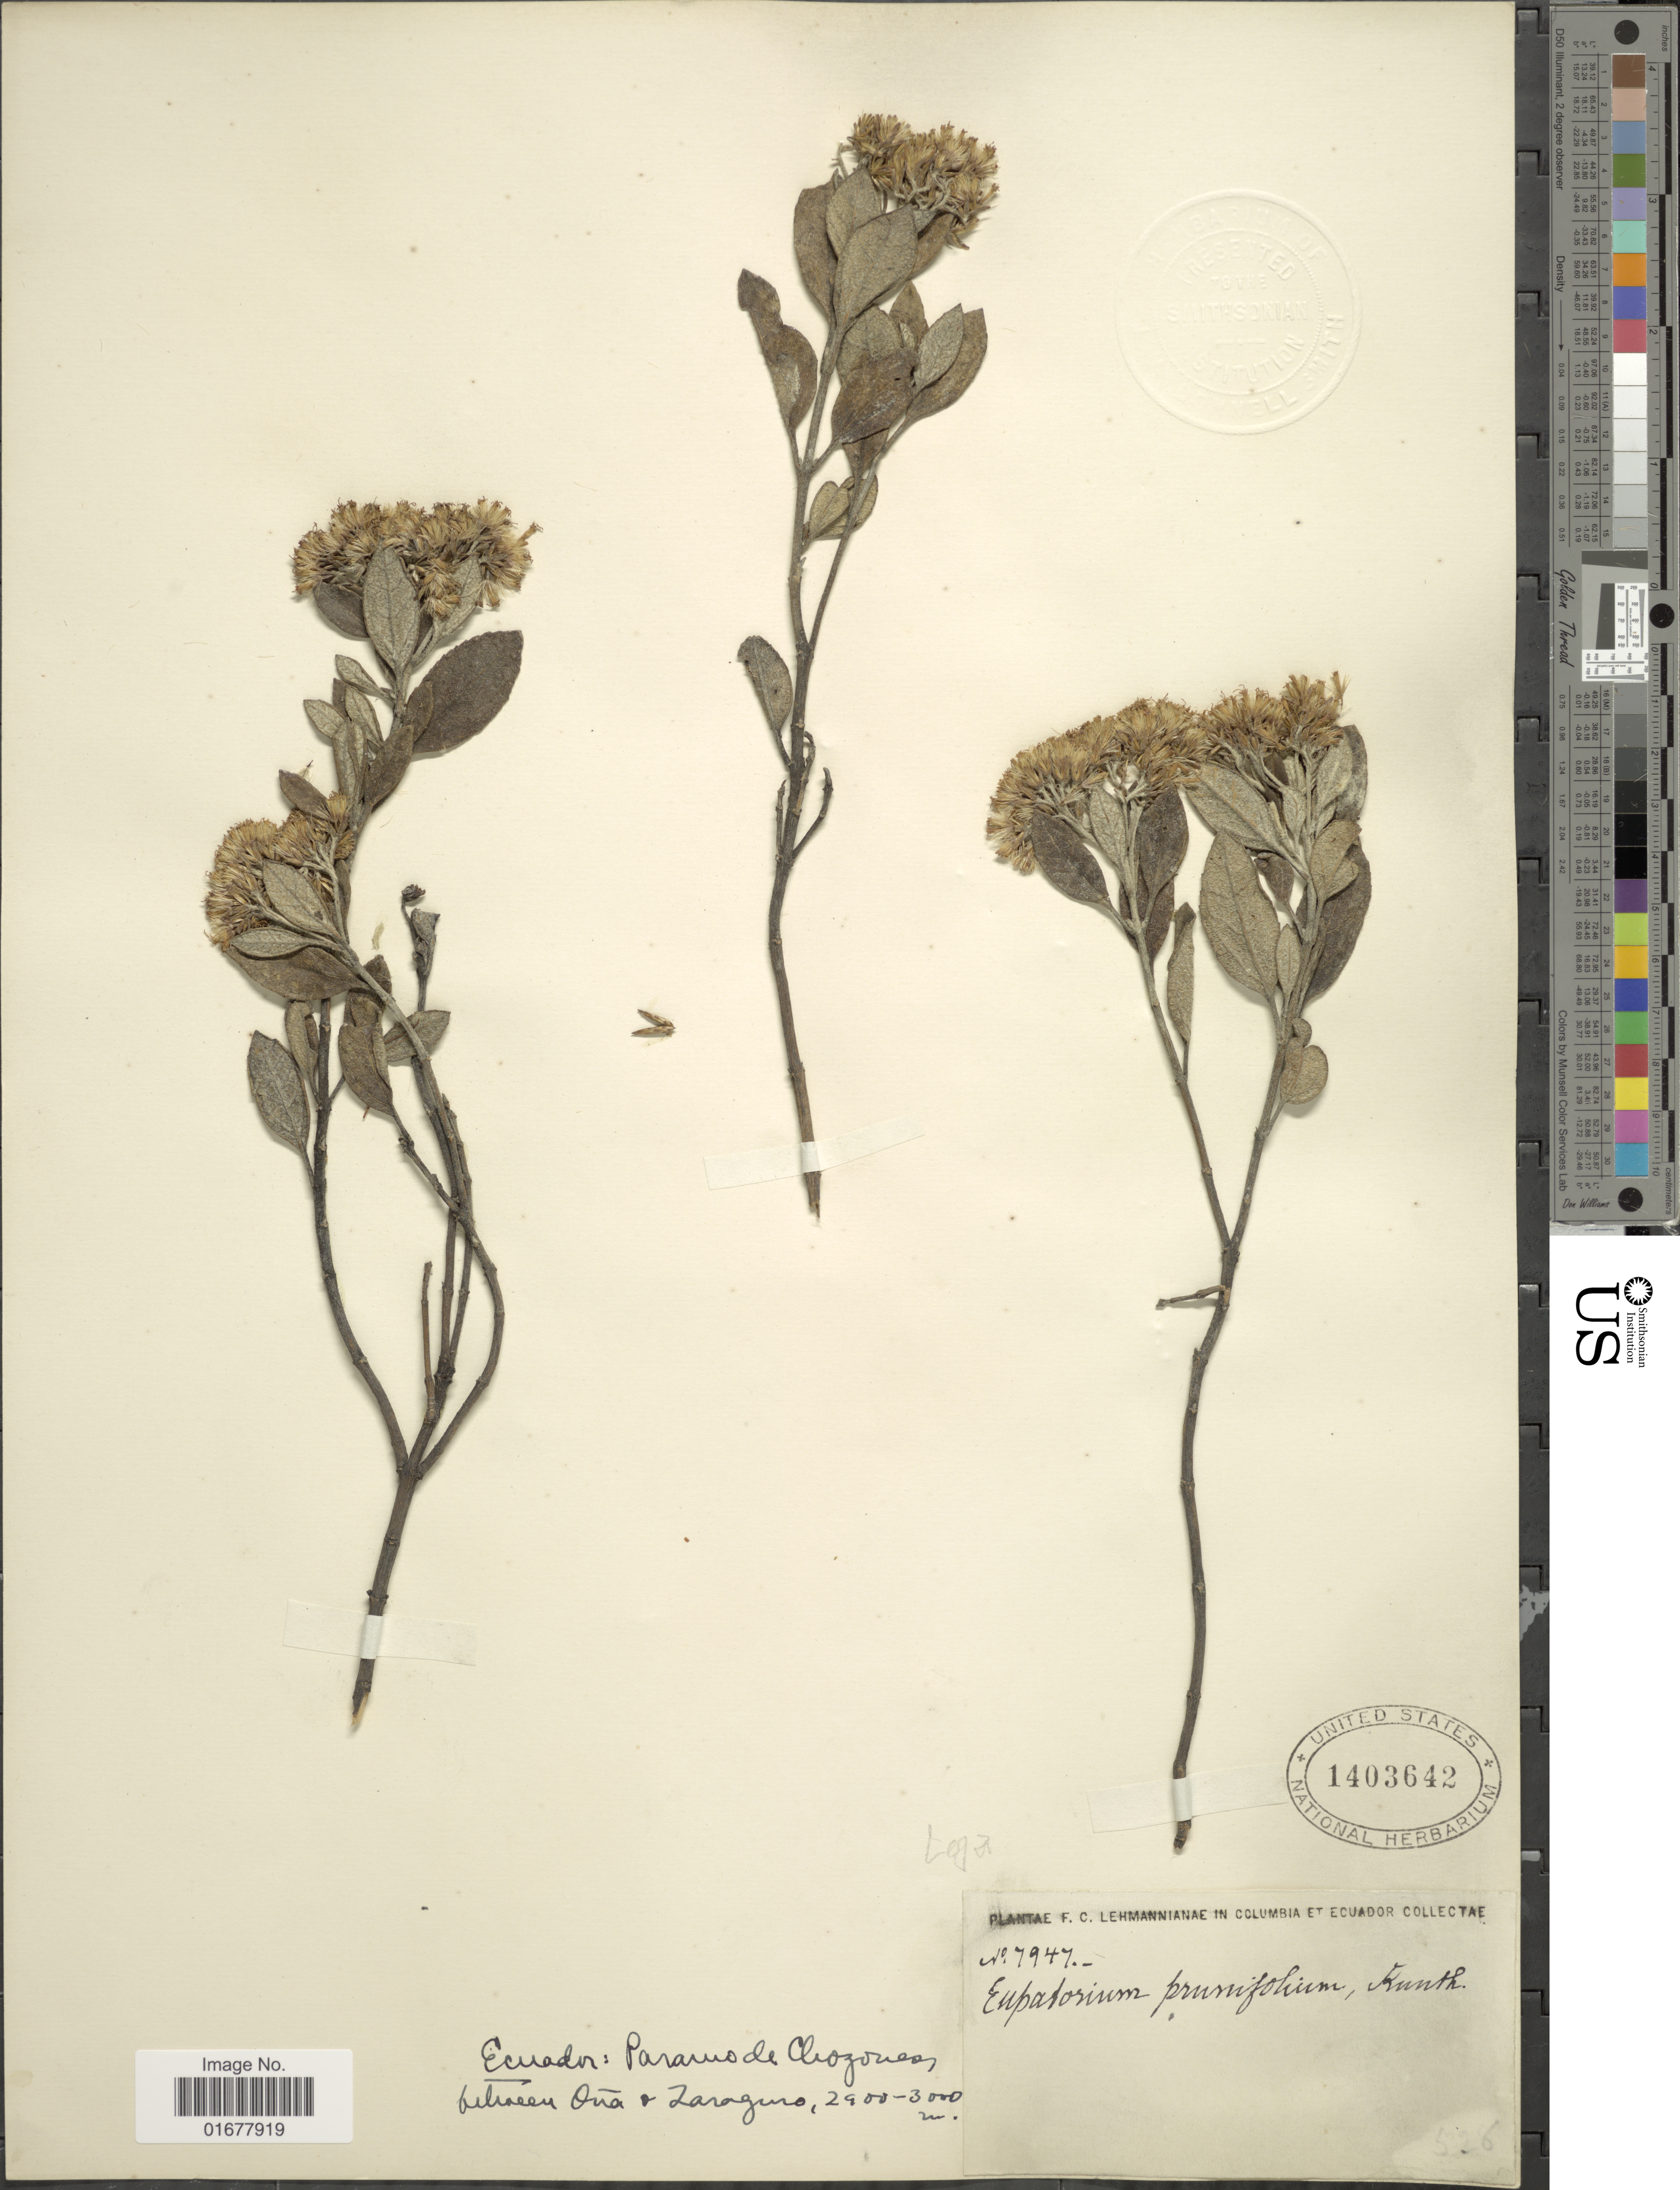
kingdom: Plantae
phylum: Tracheophyta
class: Magnoliopsida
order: Asterales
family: Asteraceae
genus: Ageratina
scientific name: Ageratina prunifolia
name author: (Kunth) R.M. King & H. Rob.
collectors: F. C. Lehmann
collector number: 7947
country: Ecuador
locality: Ecuador: Paramo de Chozones between Ona and Saraguro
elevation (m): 2900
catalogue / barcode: US 1403642